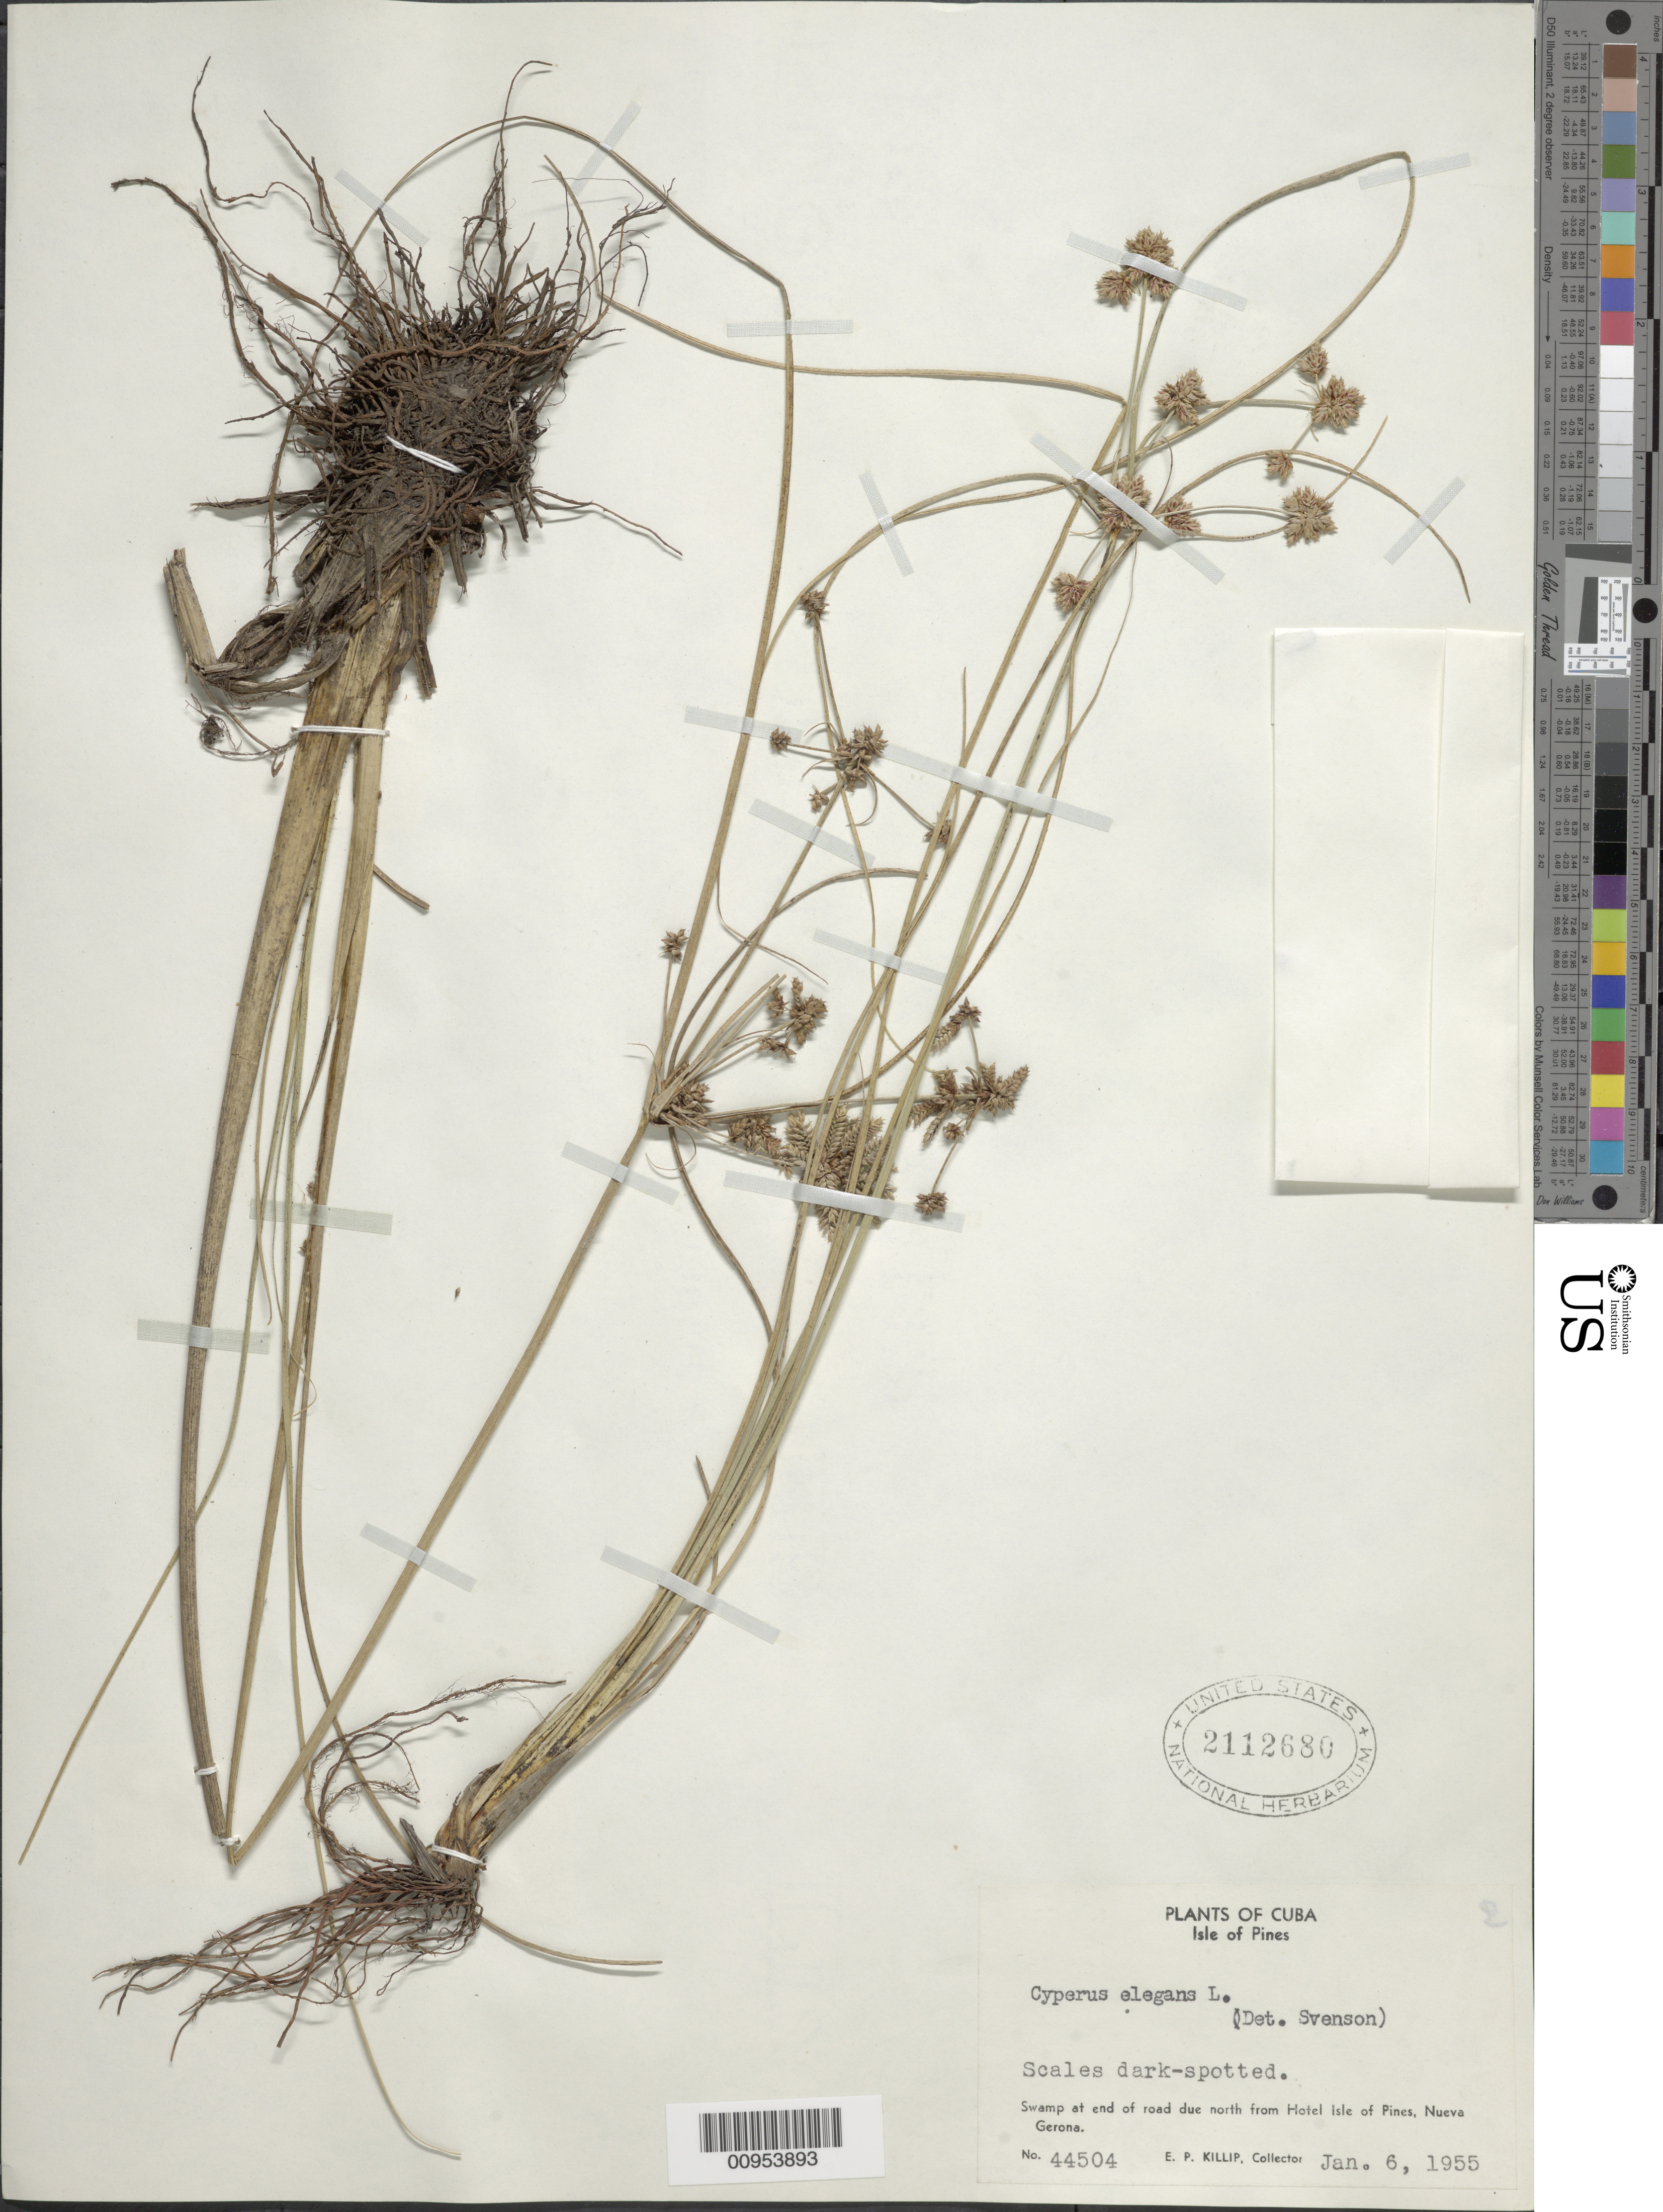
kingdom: Plantae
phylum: Tracheophyta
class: Liliopsida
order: Poales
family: Cyperaceae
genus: Cyperus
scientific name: Cyperus elegans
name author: L.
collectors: E. P. Killip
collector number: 44504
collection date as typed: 06 Jan 1955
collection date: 1955-01-06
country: Cuba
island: Isla de la Juventud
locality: Swamp at end of road due N from Hotel Isle of Pines, Nueva Gerona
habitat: Swamp at end of road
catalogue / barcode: US 2112680